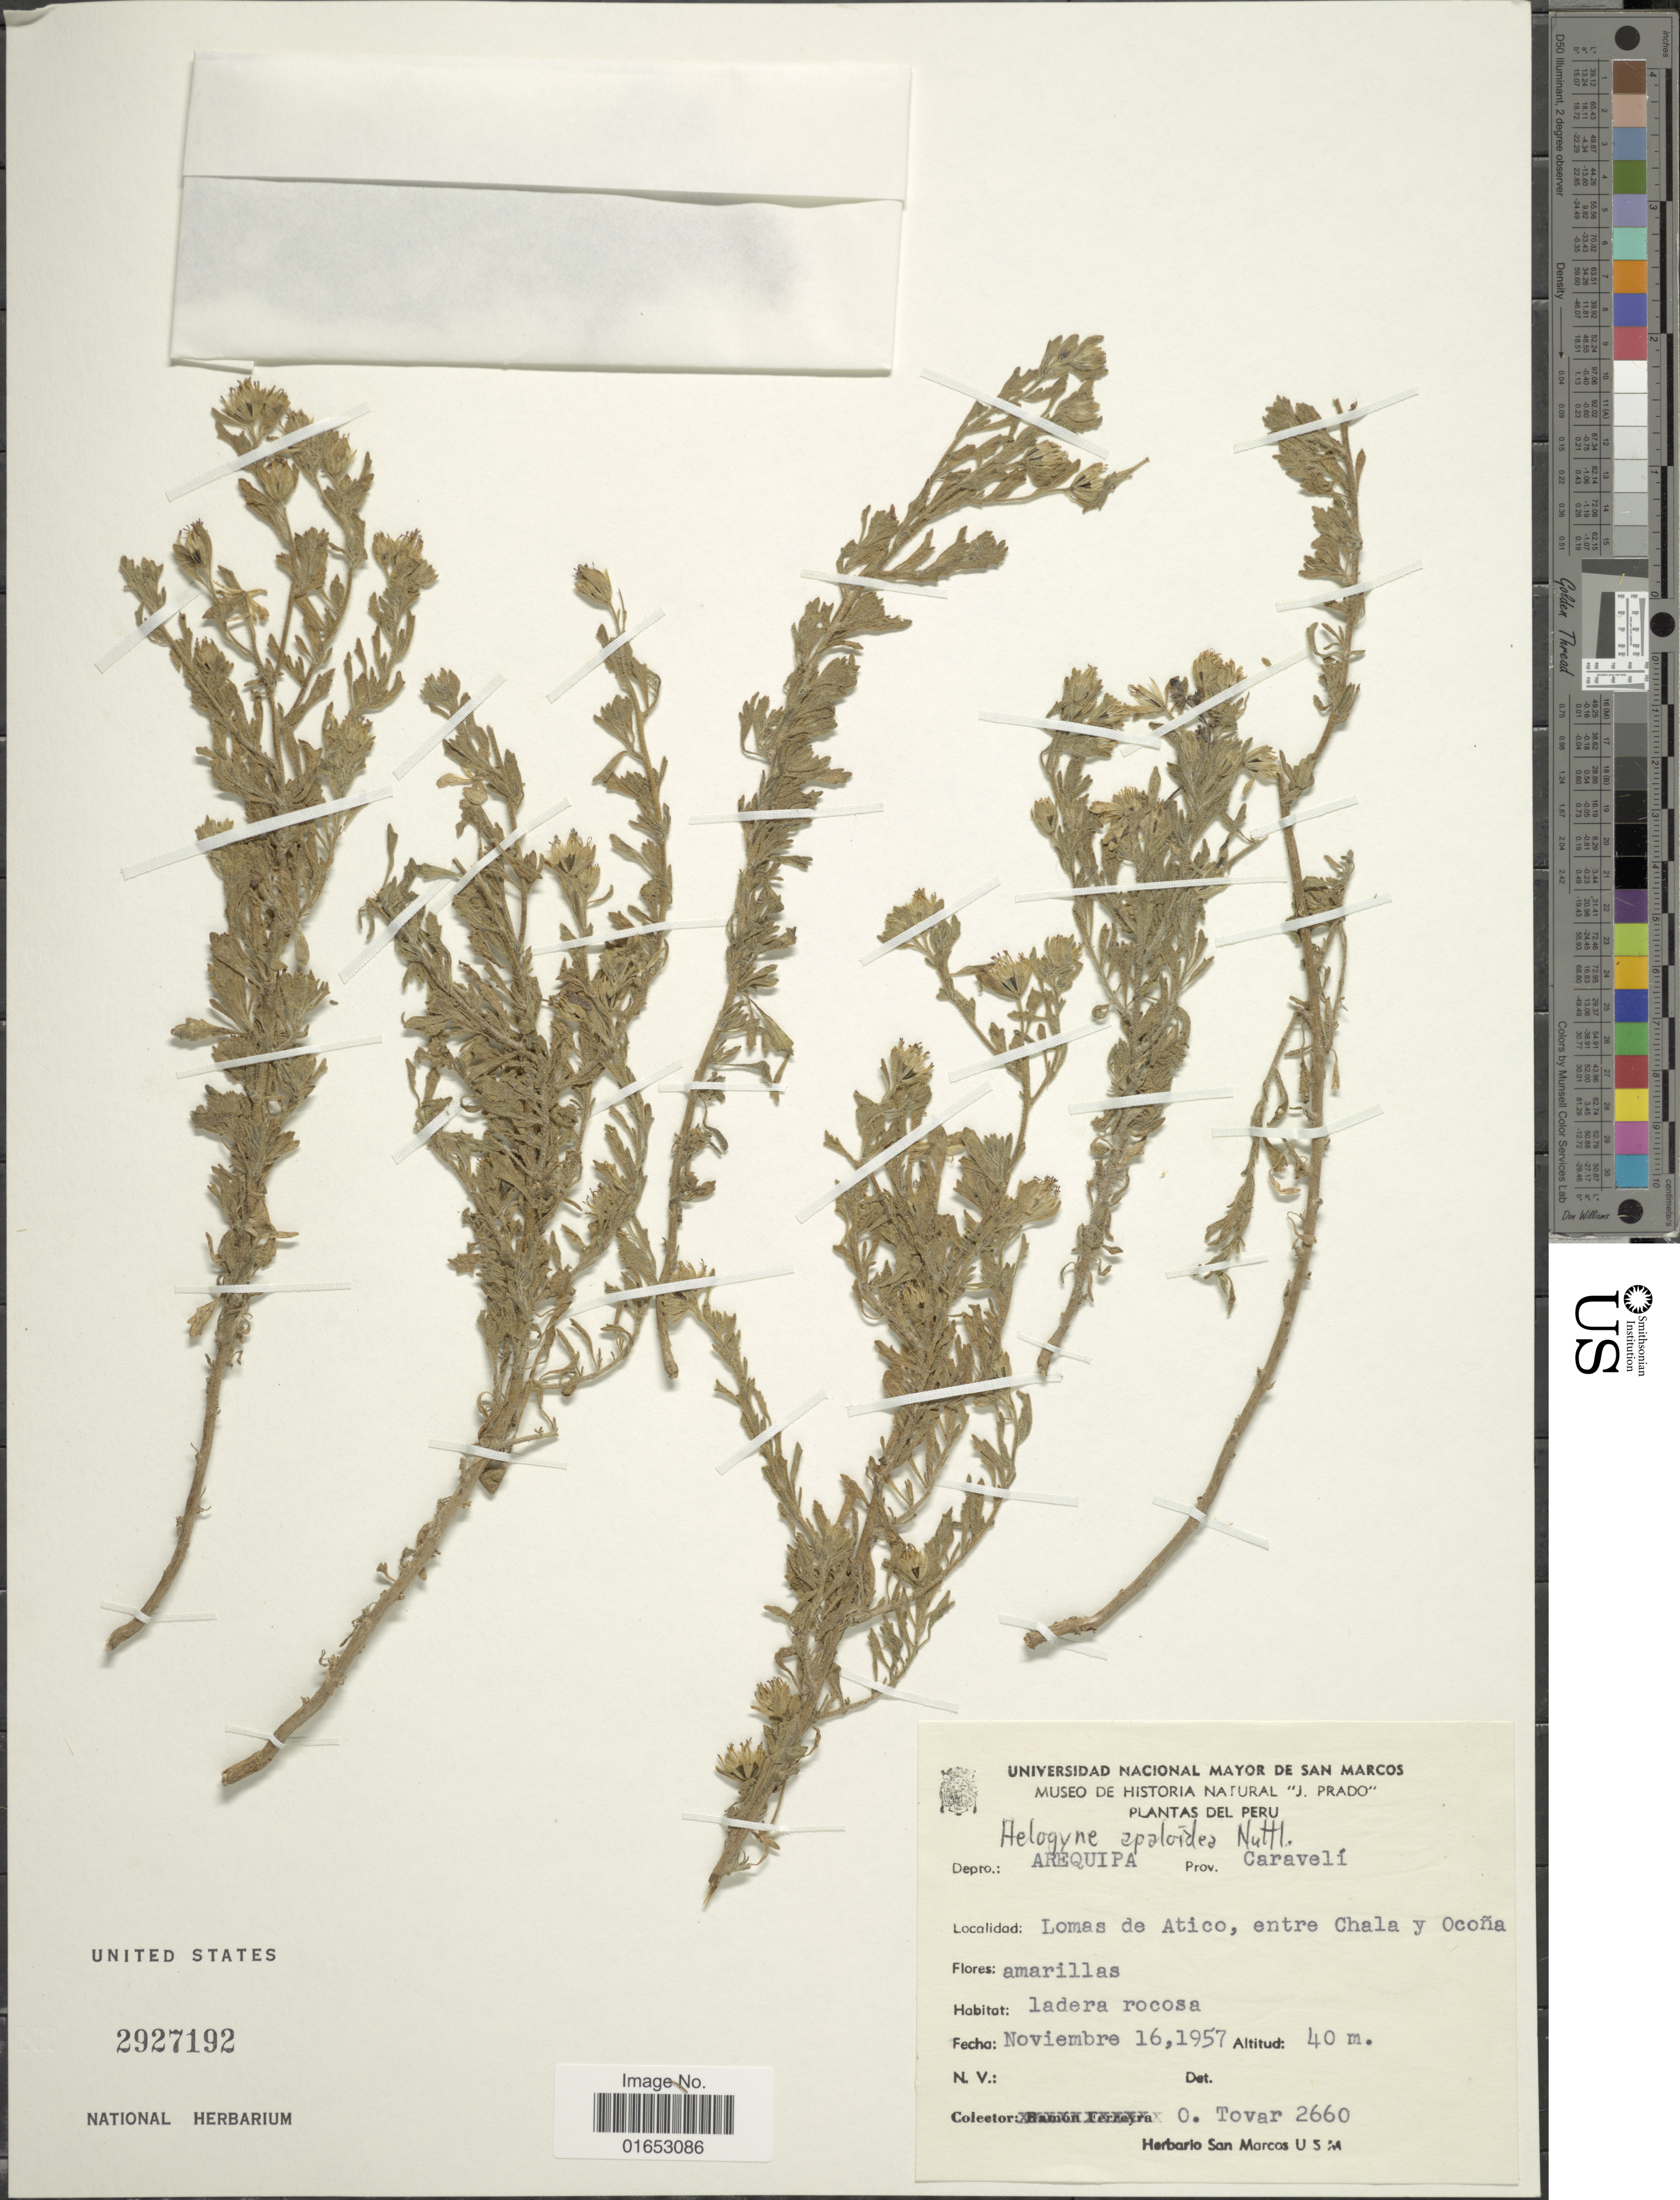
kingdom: Plantae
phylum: Tracheophyta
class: Magnoliopsida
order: Asterales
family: Asteraceae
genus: Helogyne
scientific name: Helogyne apaloidea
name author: Nutt.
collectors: Ó. Tovar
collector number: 2660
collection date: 1957-11-16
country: Peru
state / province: Arequipa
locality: Prov. Caravelí, Lomas de Atico, entre Chala y Ocoña, amarillas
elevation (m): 40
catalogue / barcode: US 2927192